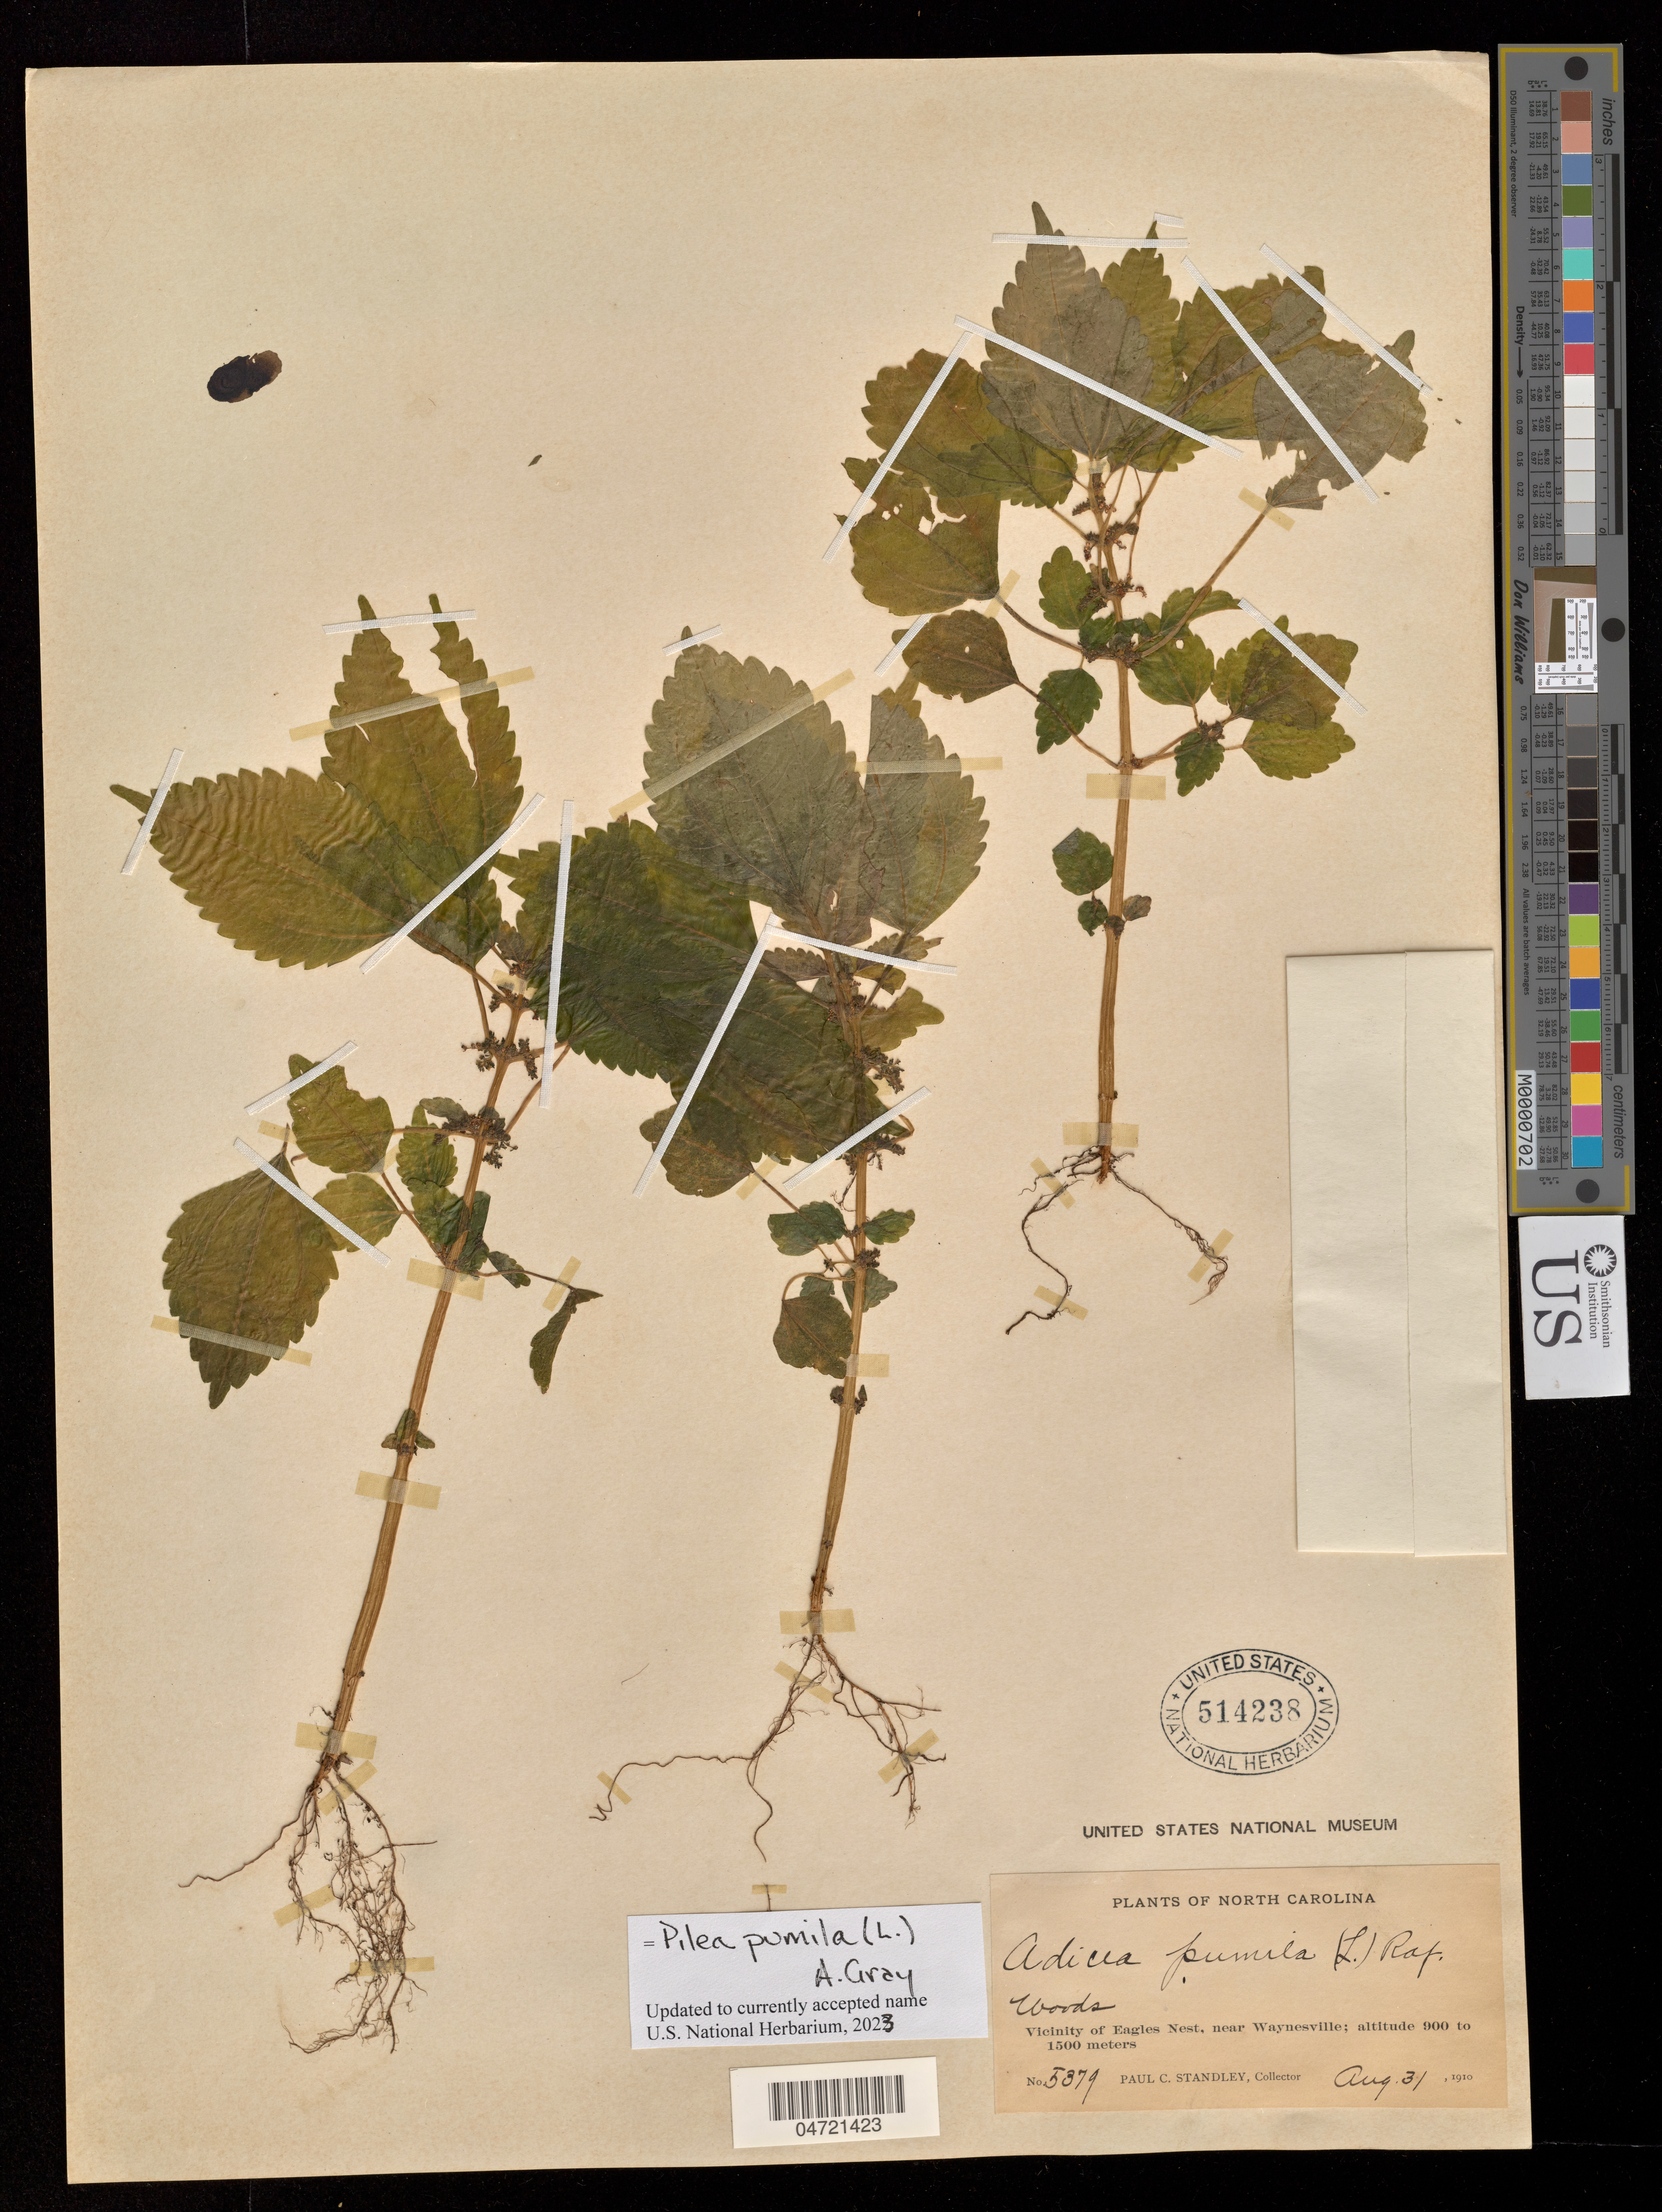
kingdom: Plantae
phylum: Tracheophyta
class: Magnoliopsida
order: Rosales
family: Urticaceae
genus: Pilea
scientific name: Pilea pumila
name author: (L.) A. Gray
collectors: P. C. Standley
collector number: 5379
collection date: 1910-08-31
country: United States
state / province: North Carolina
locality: On rocks. Vicinity of Eagles Nest, near Waynesville.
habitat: Woods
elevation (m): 900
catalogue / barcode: US 514238